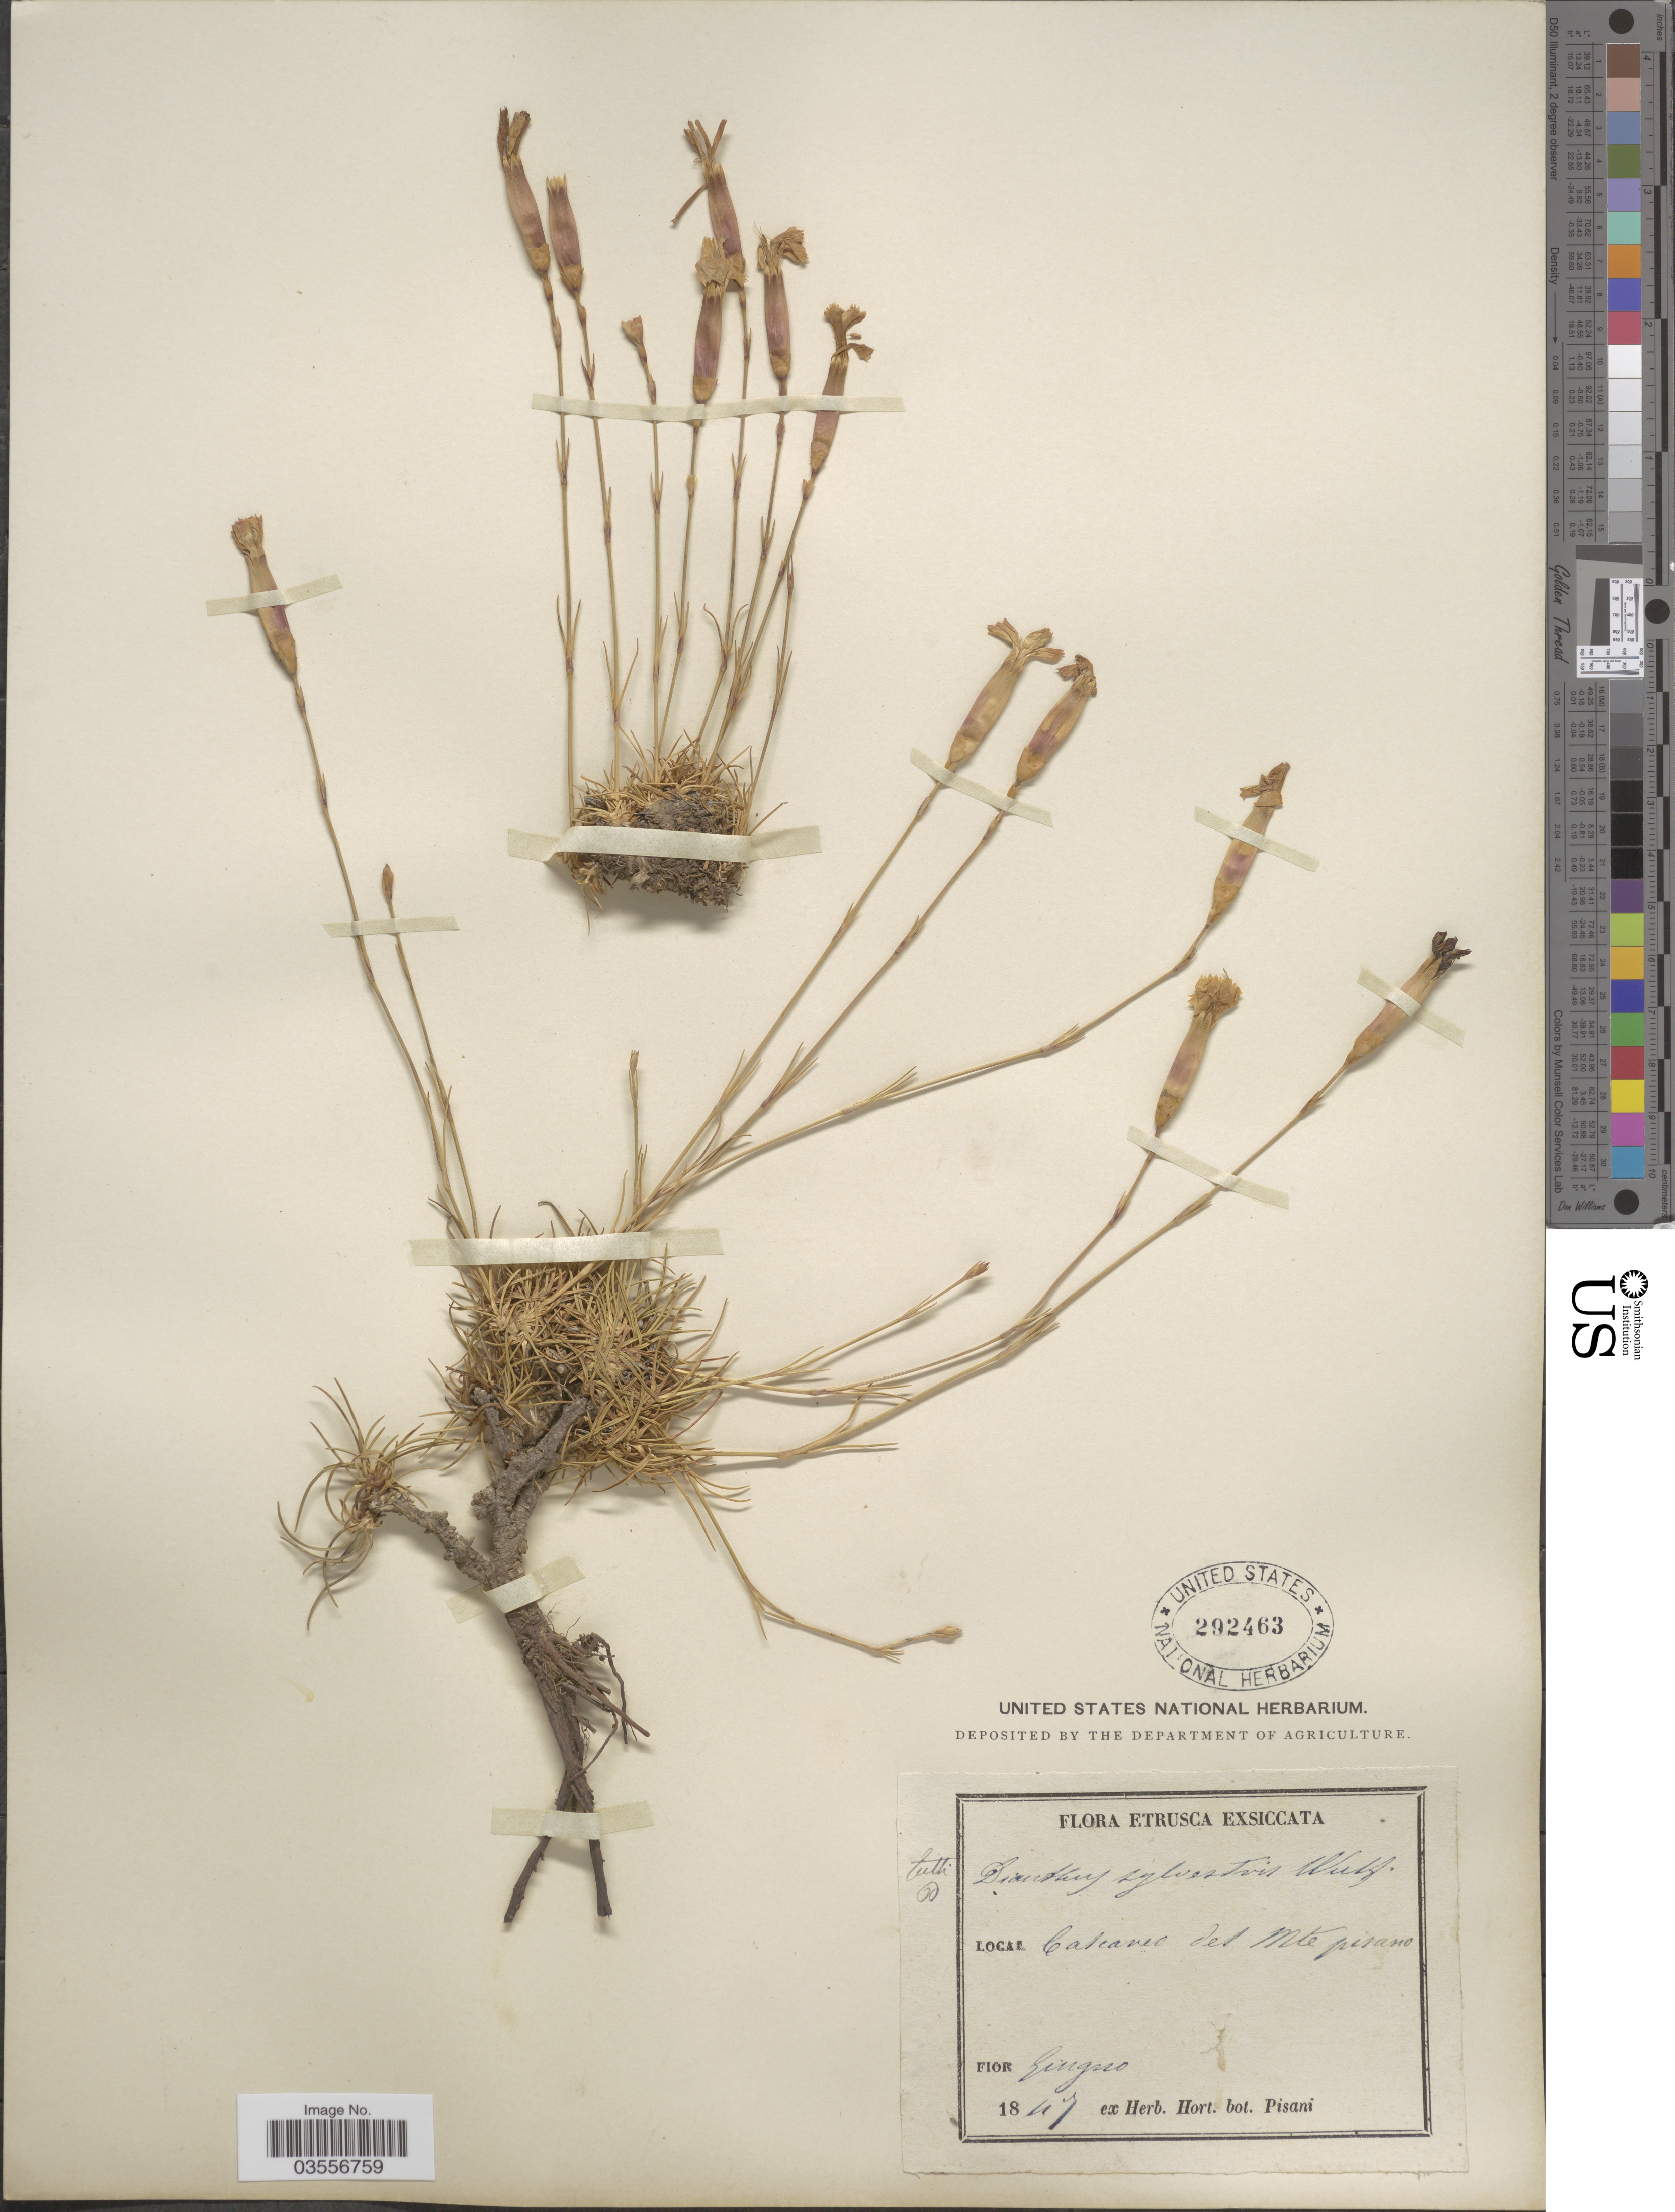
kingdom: Plantae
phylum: Tracheophyta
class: Magnoliopsida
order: Caryophyllales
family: Caryophyllaceae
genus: Dianthus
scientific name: Dianthus sylvestris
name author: Wulfen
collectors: ex herb. Hort. Bot. Pisani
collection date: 1847-06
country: Italy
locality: Etrusca. Caleareo [interpreted] del Mte pisano.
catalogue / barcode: US 292463